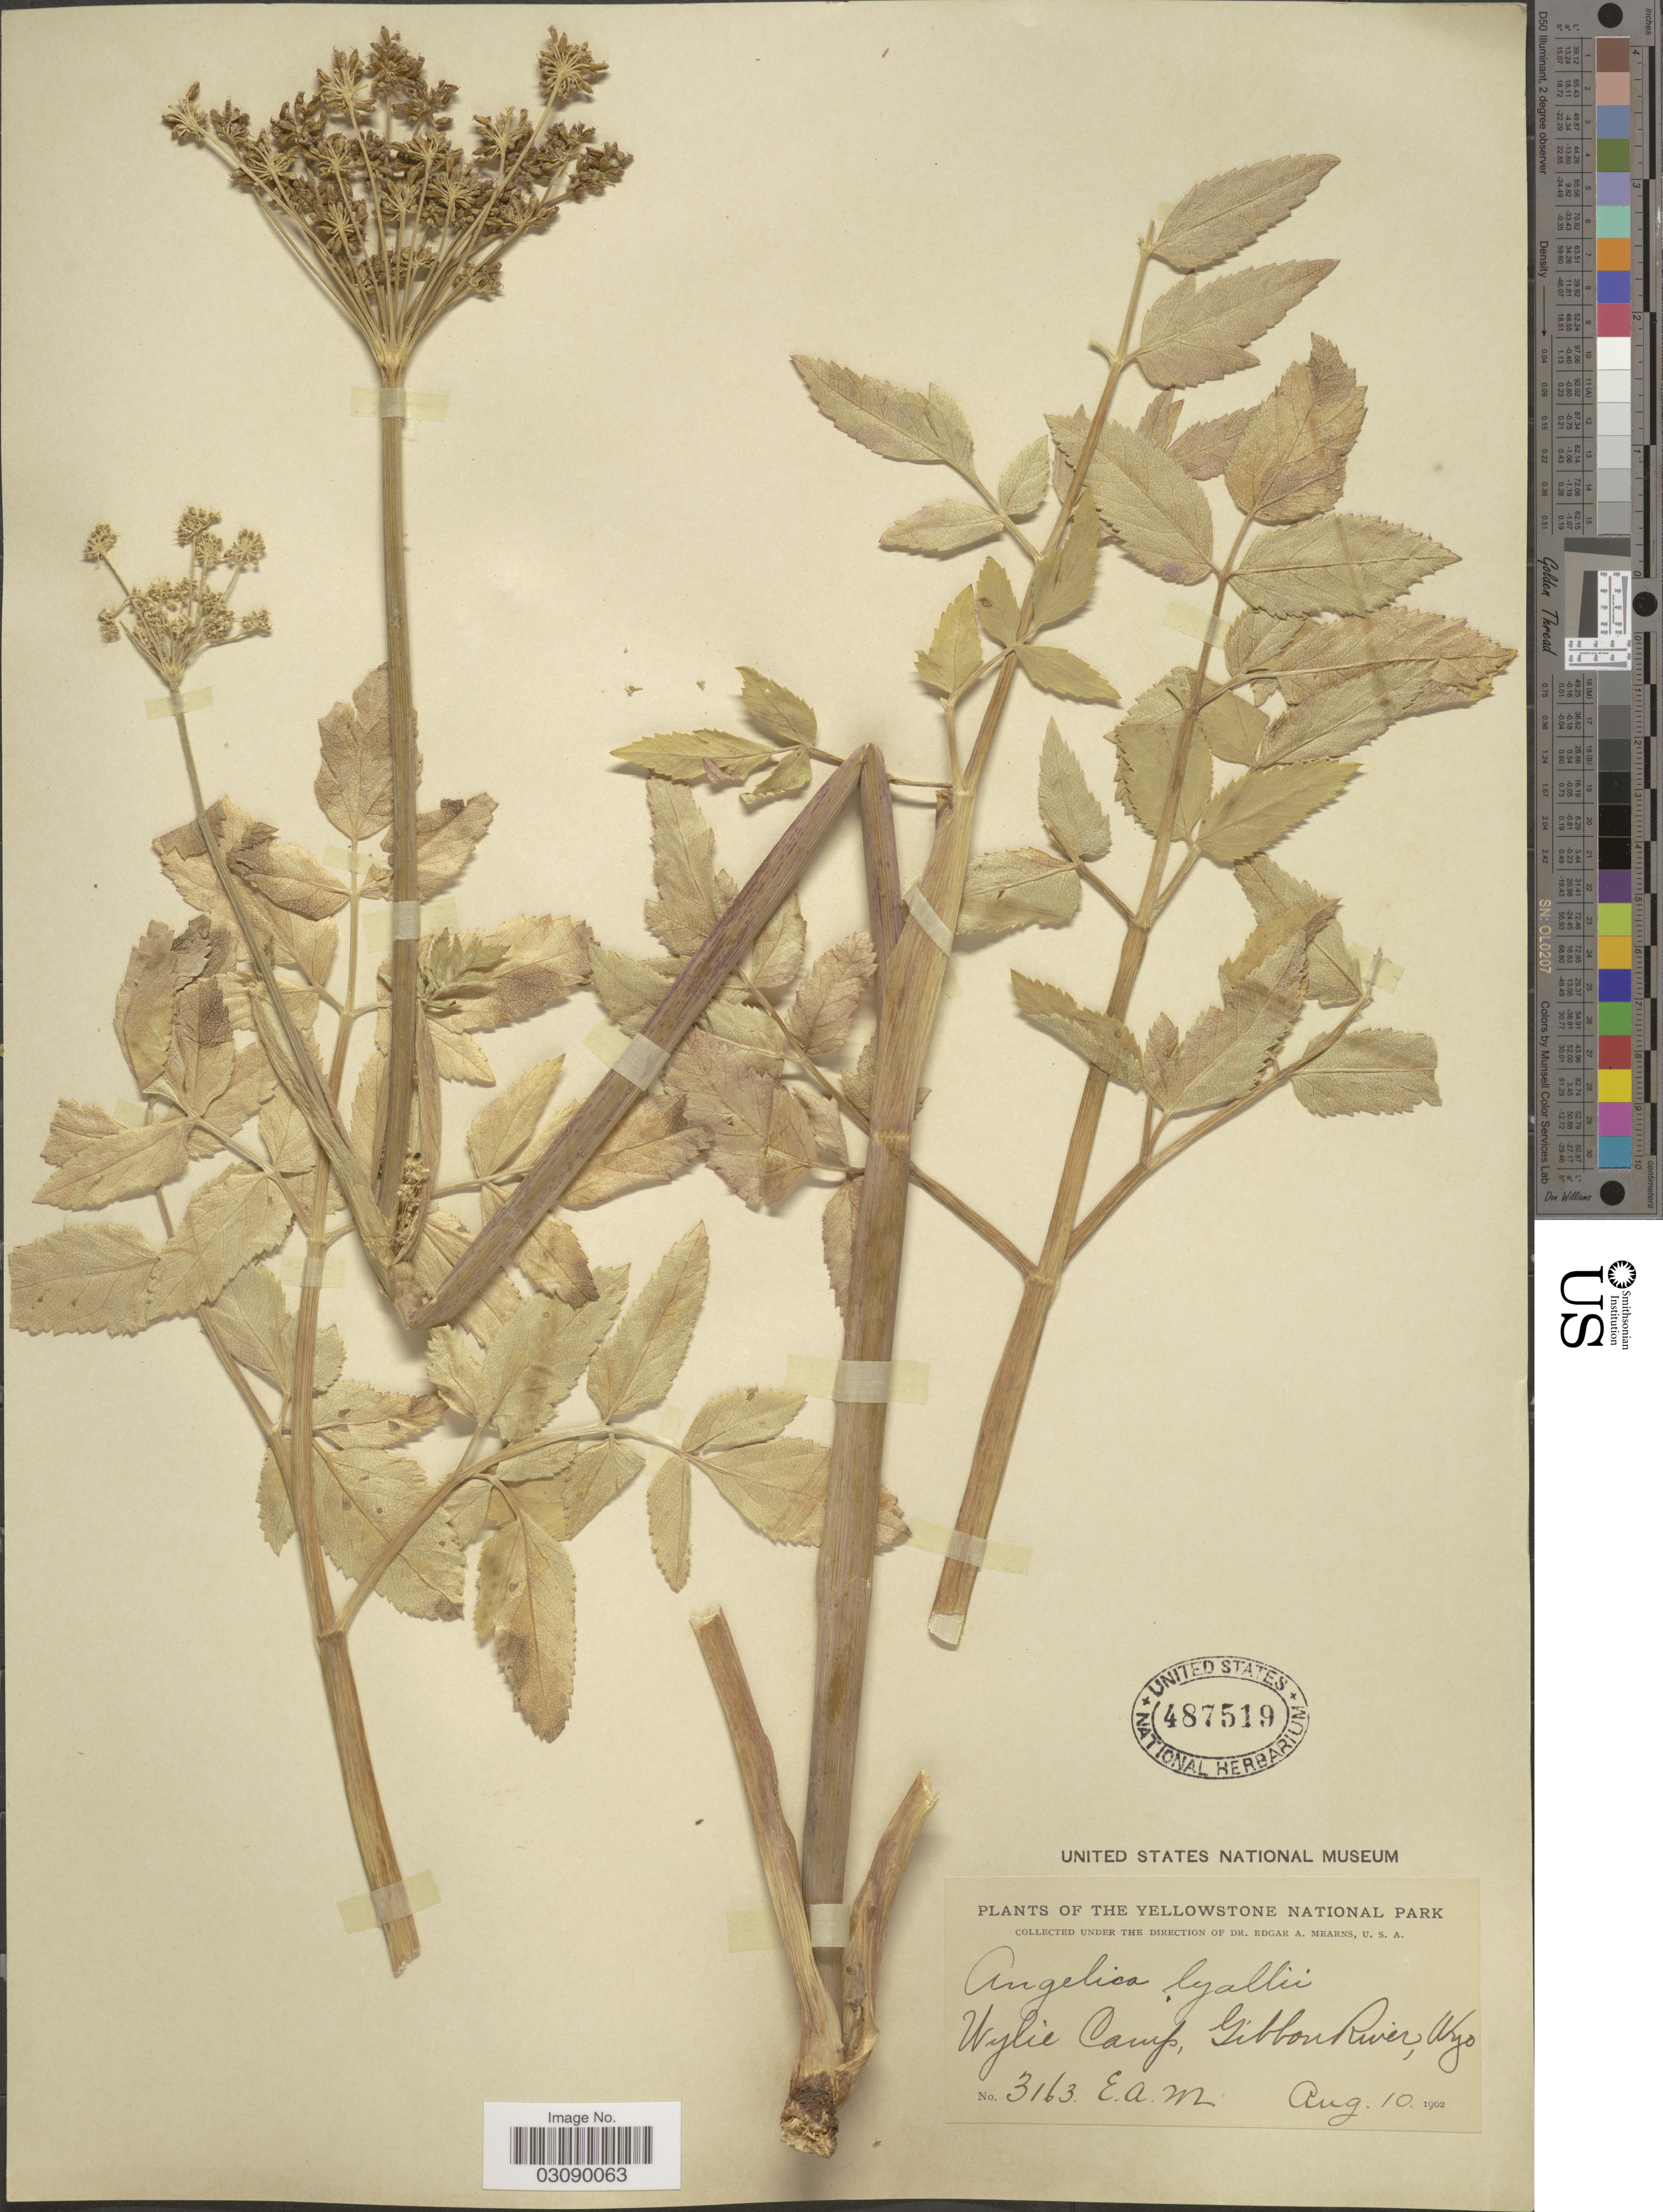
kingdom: Plantae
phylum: Tracheophyta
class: Magnoliopsida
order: Apiales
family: Apiaceae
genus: Angelica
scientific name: Angelica arguta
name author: Nutt.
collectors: E. A. Mearns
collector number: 3163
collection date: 1902-08-10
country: United States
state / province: Wyoming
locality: Yellowstone National Park. Wylie Camp, Gibbon River.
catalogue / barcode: US 487519